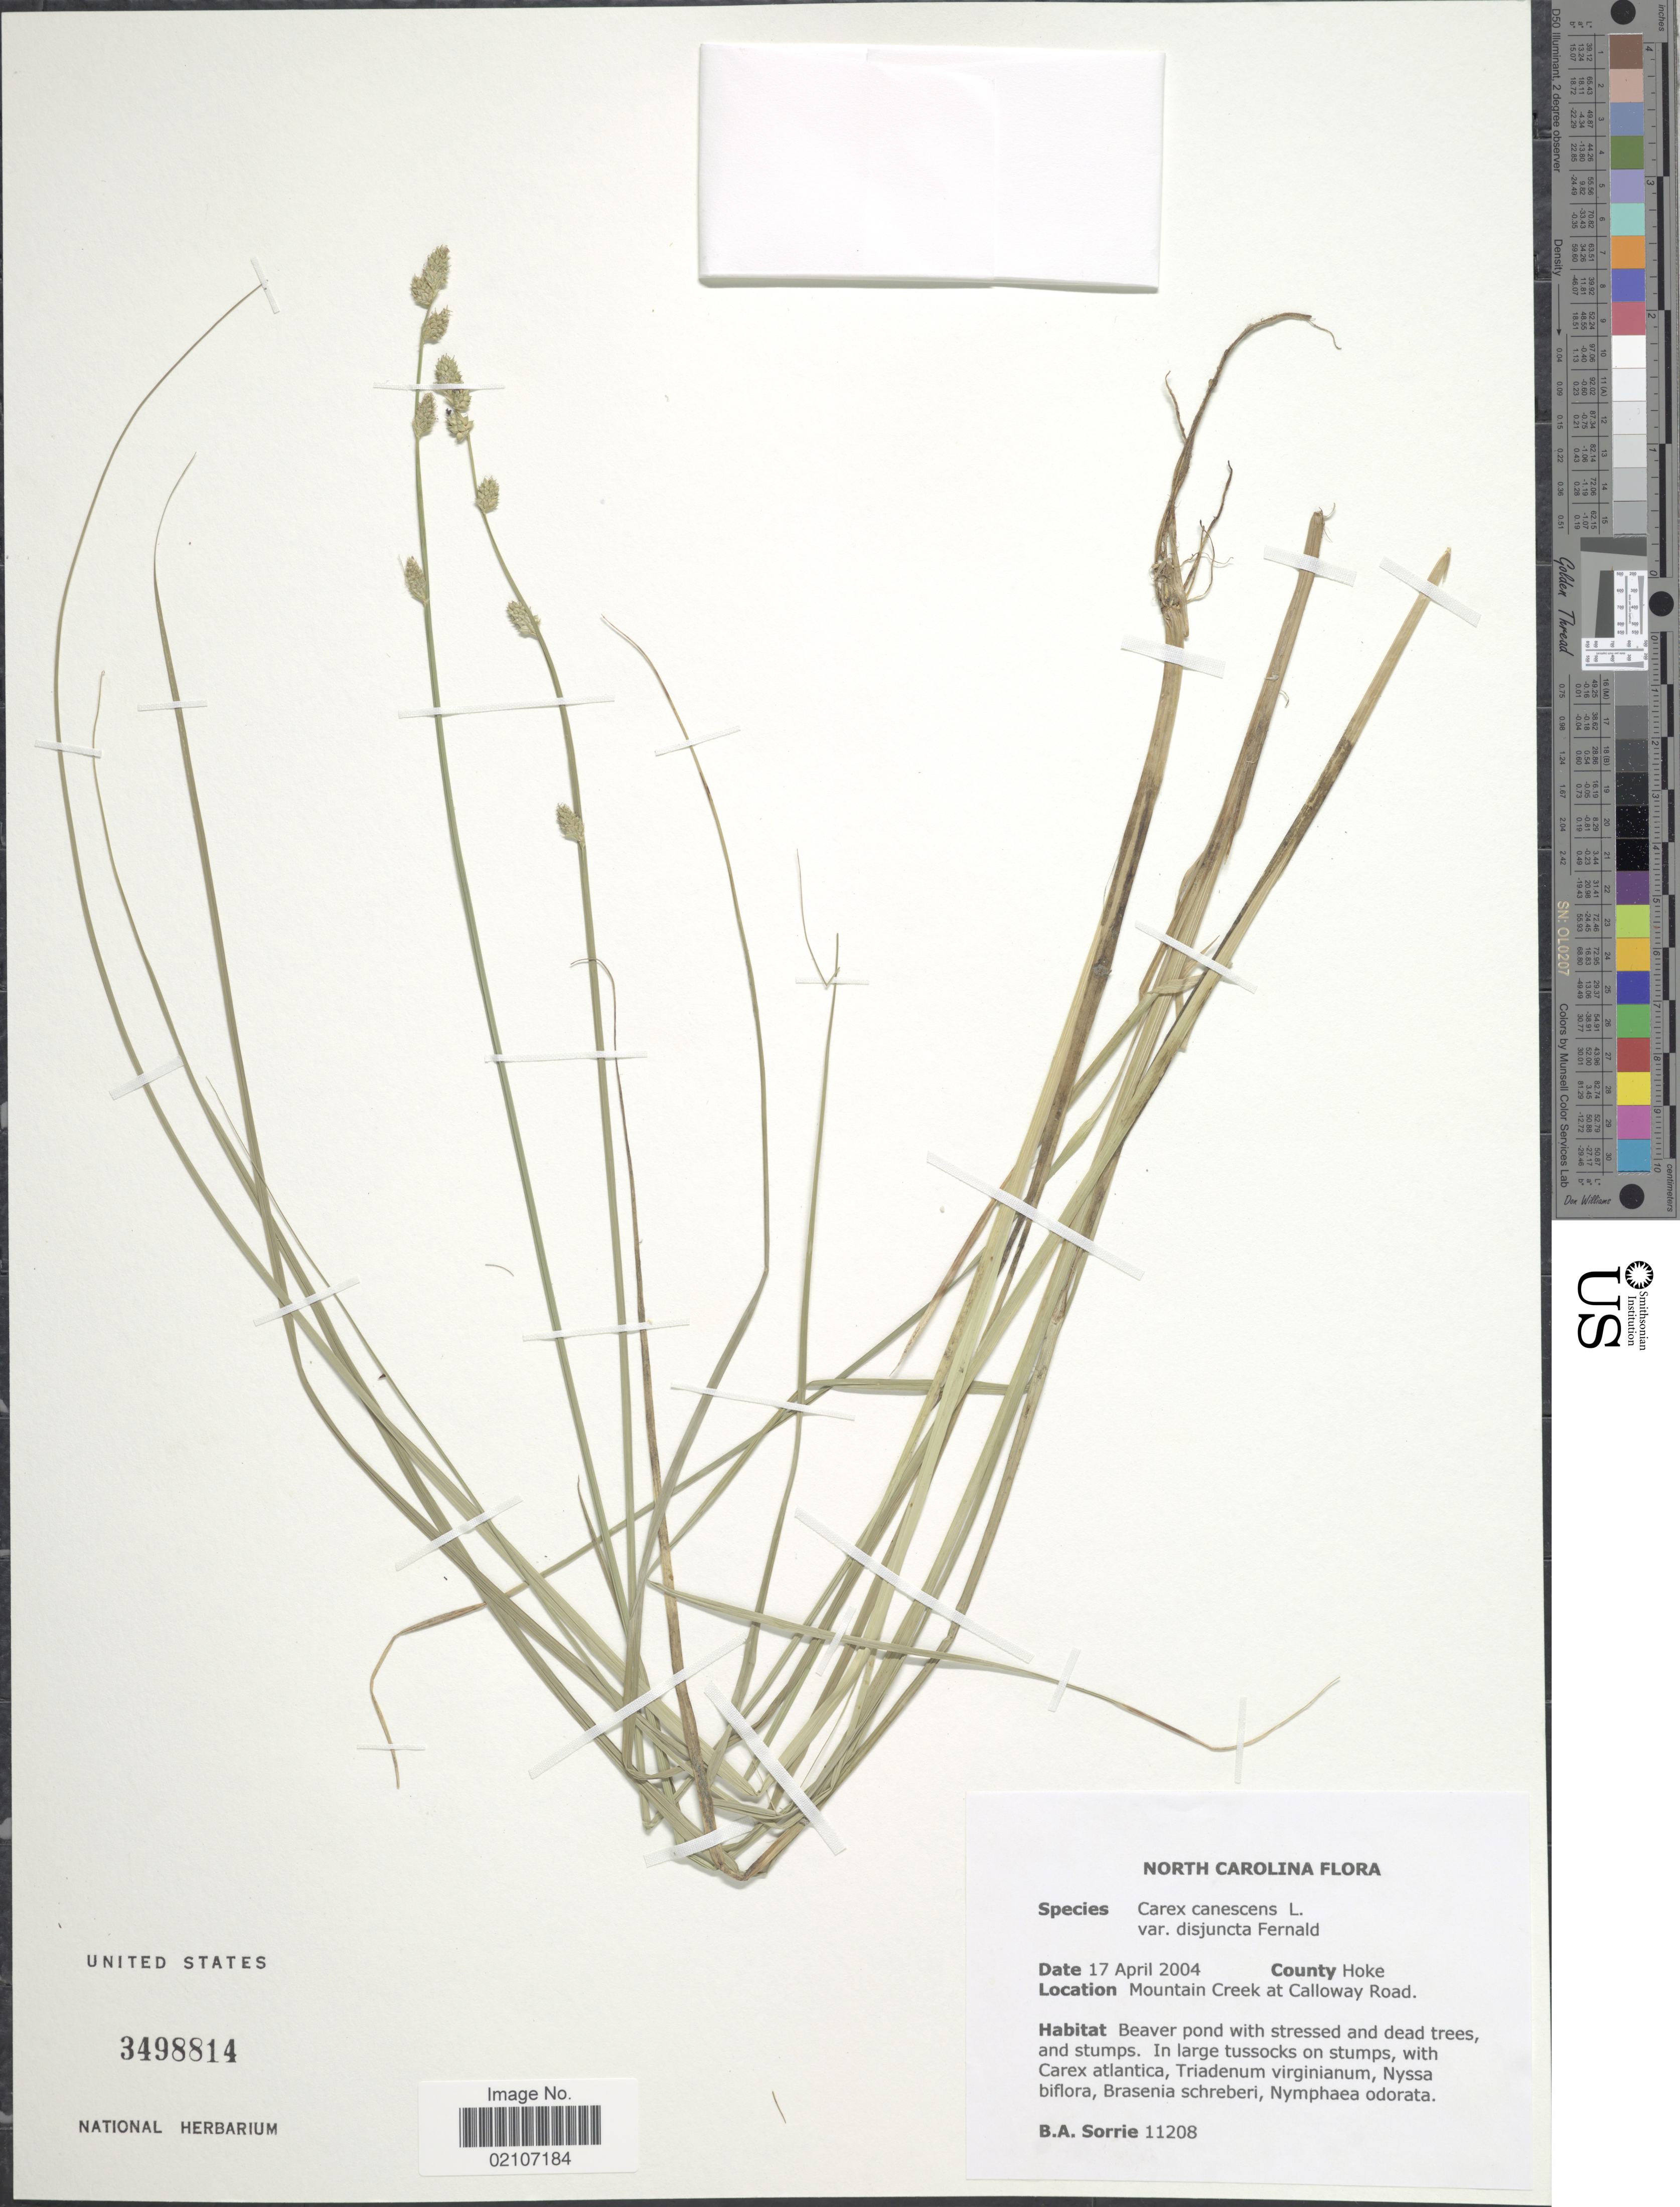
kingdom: Plantae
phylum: Tracheophyta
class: Liliopsida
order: Poales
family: Cyperaceae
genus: Carex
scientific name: Carex canescens var. disjuncta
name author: Fernald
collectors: B. Sorrie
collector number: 11208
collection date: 2004-04-17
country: United States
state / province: North Carolina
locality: County: Hoke. Mountain Creek at Calloway Road.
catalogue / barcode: US 3498814